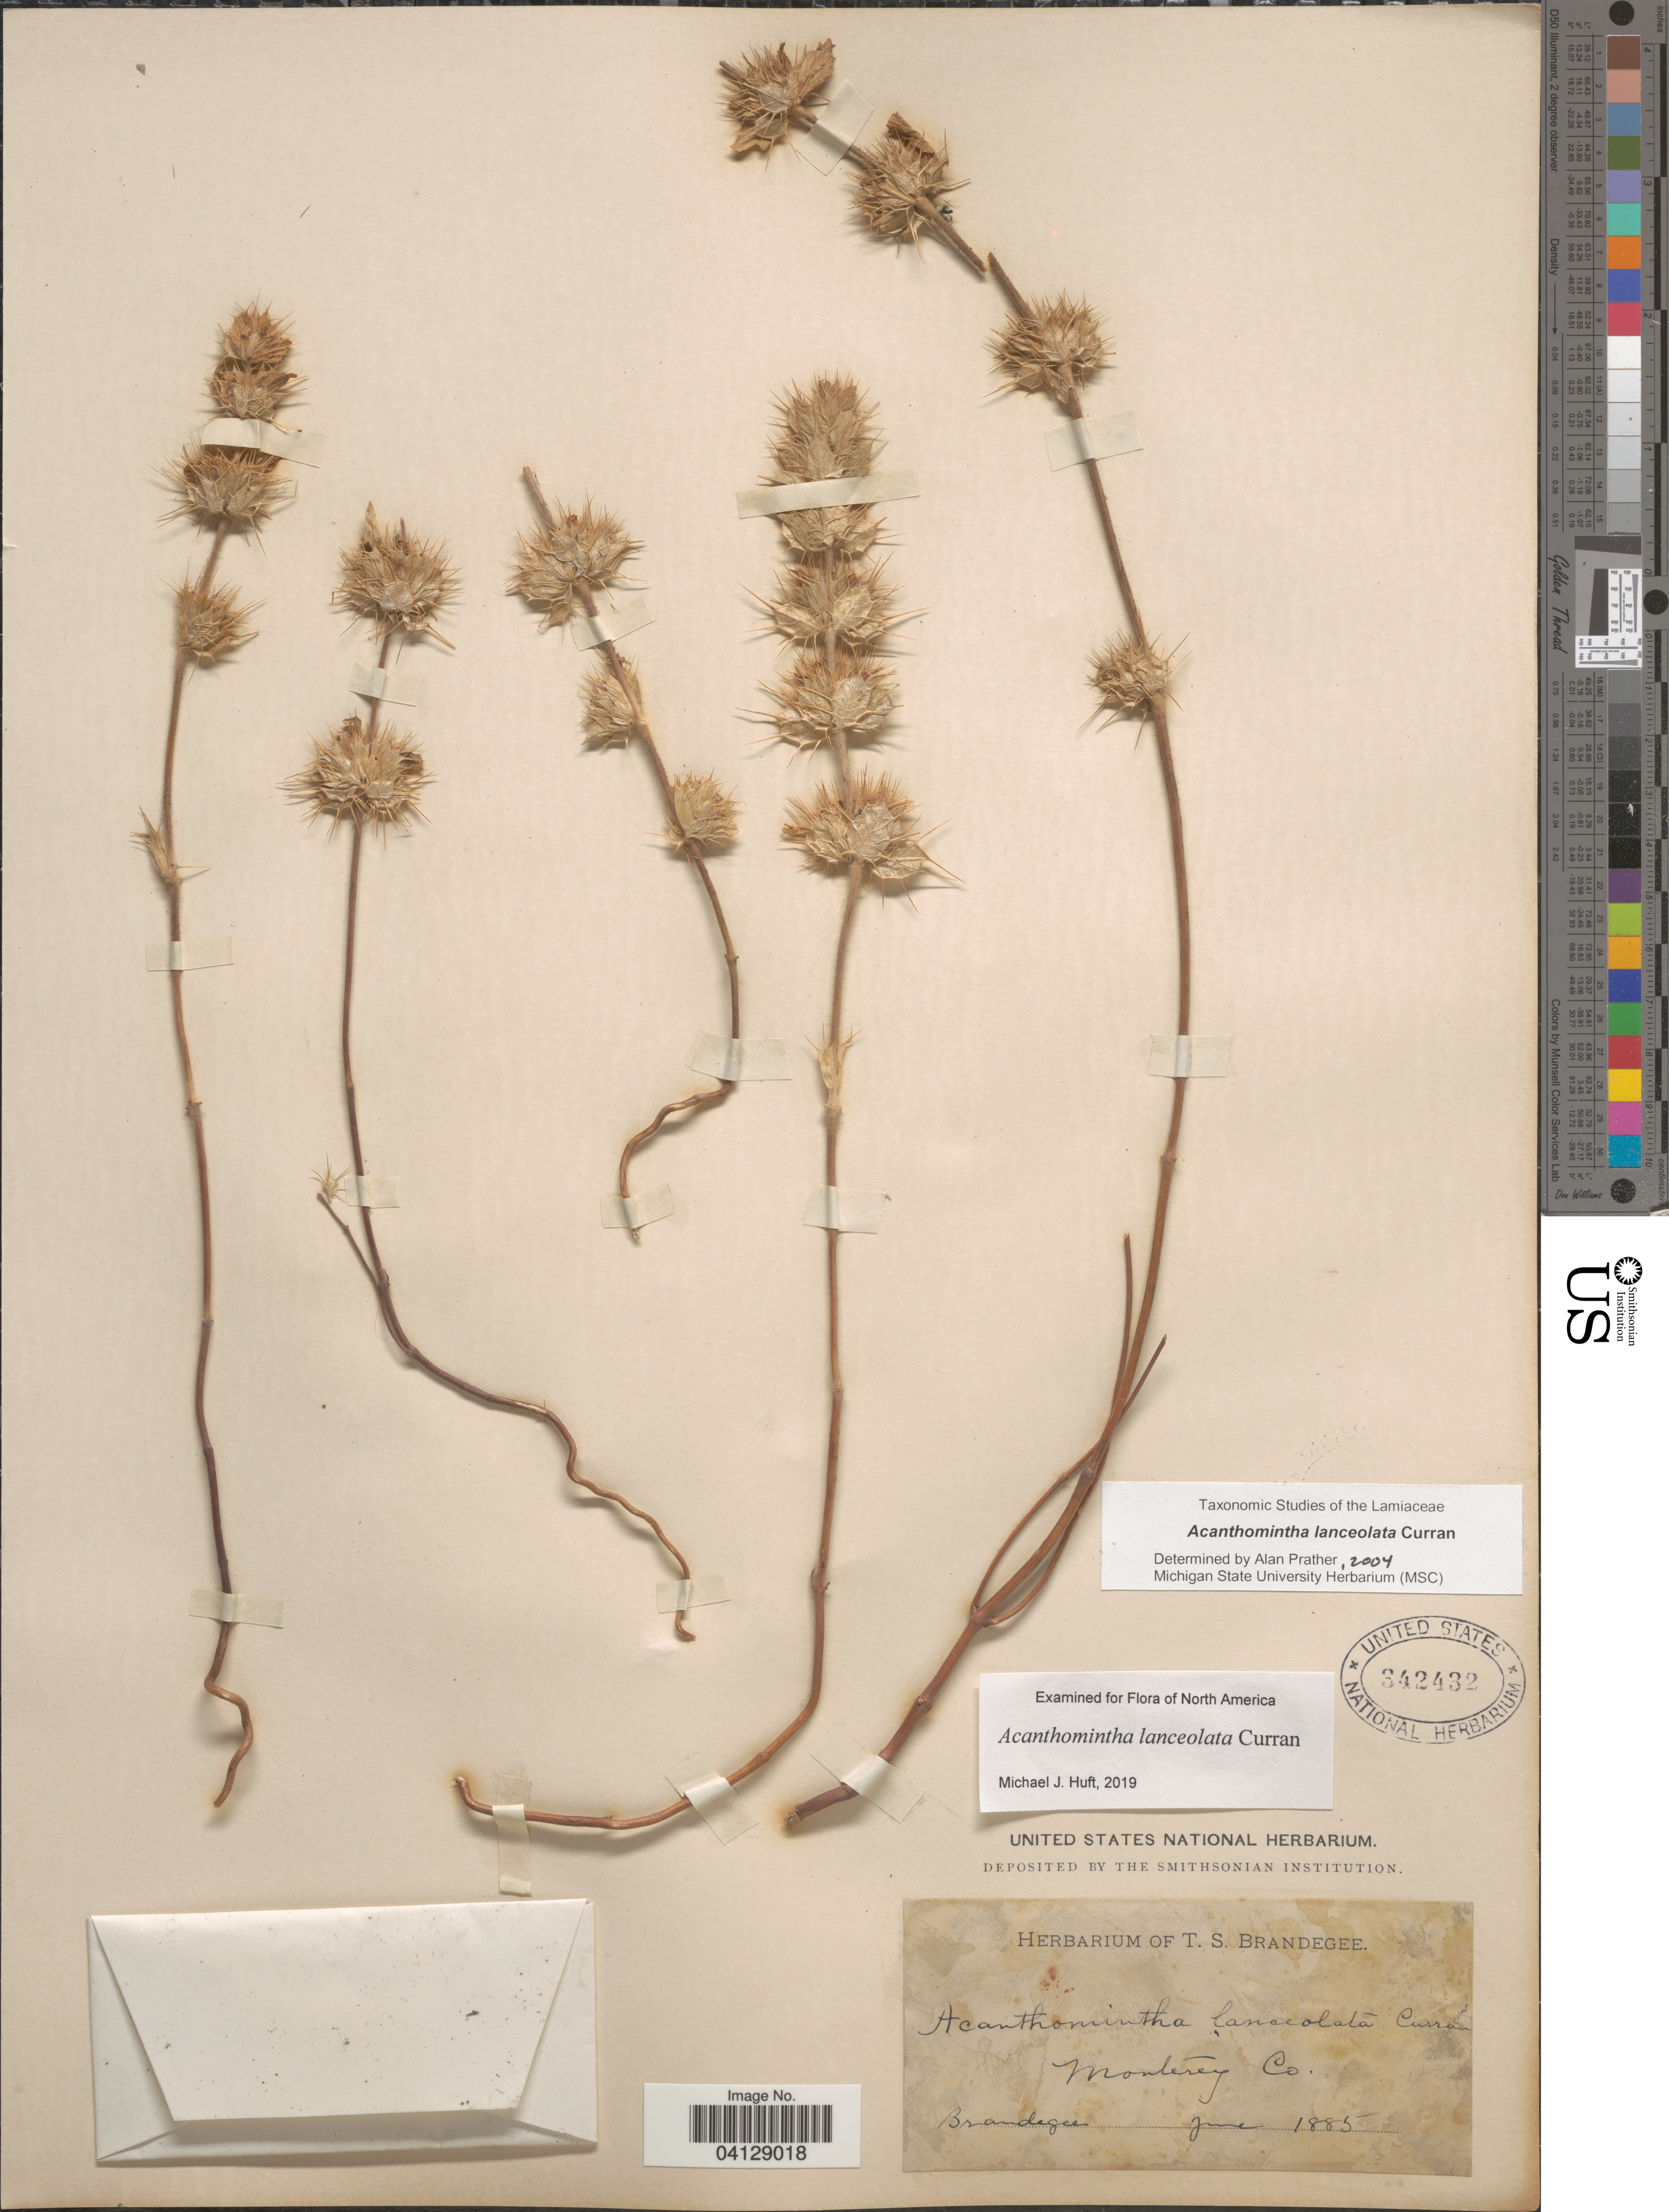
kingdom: Plantae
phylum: Tracheophyta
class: Magnoliopsida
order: Lamiales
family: Lamiaceae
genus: Acanthomintha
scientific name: Acanthomintha lanceolata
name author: Curran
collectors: T. S. Brandegee (herbarium)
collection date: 1885-06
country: United States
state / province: California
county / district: Monterey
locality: Monterey Co.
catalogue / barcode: US 342432